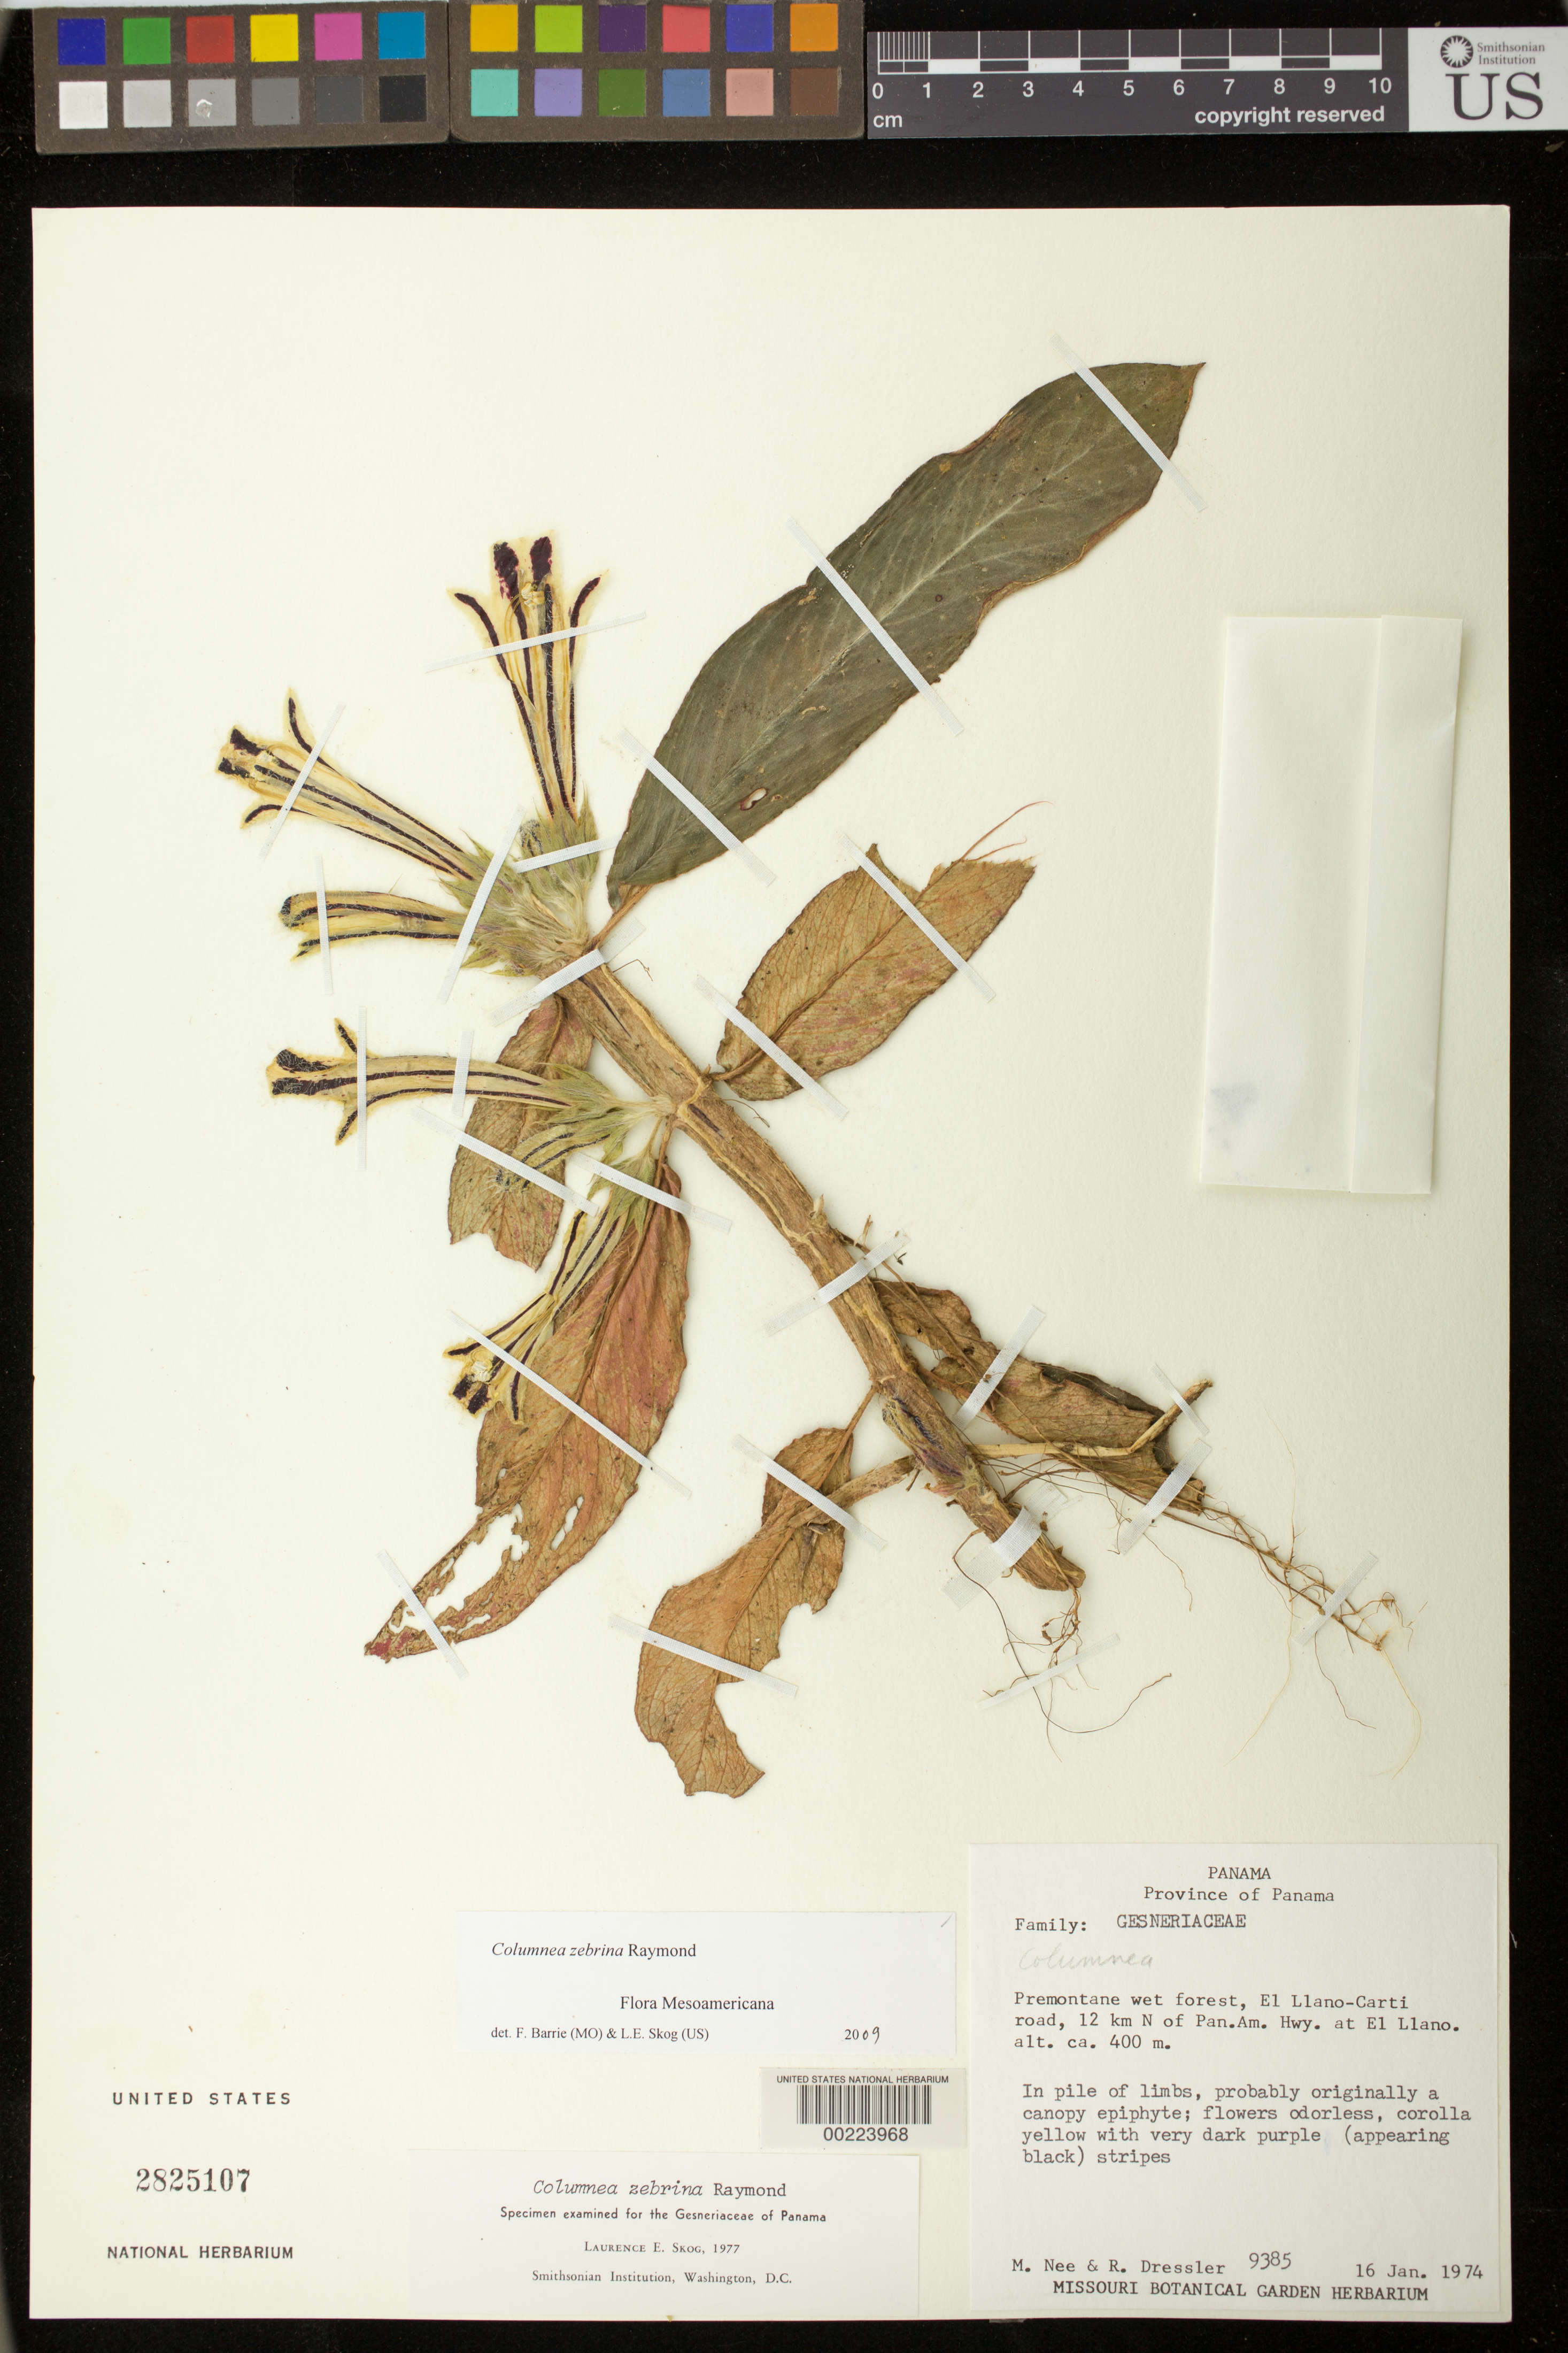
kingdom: Plantae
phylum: Tracheophyta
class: Magnoliopsida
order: Lamiales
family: Gesneriaceae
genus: Columnea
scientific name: Columnea zebrina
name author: Raymond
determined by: Clark, J. L., (SEL), The Marie Selby Botanical Garden (UNITED STATES)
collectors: M. Nee & R. Dressler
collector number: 9385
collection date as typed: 16 Jan 1974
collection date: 1974-01-16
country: Panama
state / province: Panamá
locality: El Llano-Carti road, 12 km N of Pan Am Hwy at El Llano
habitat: Premontane wet forest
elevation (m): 400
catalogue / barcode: US 2825107